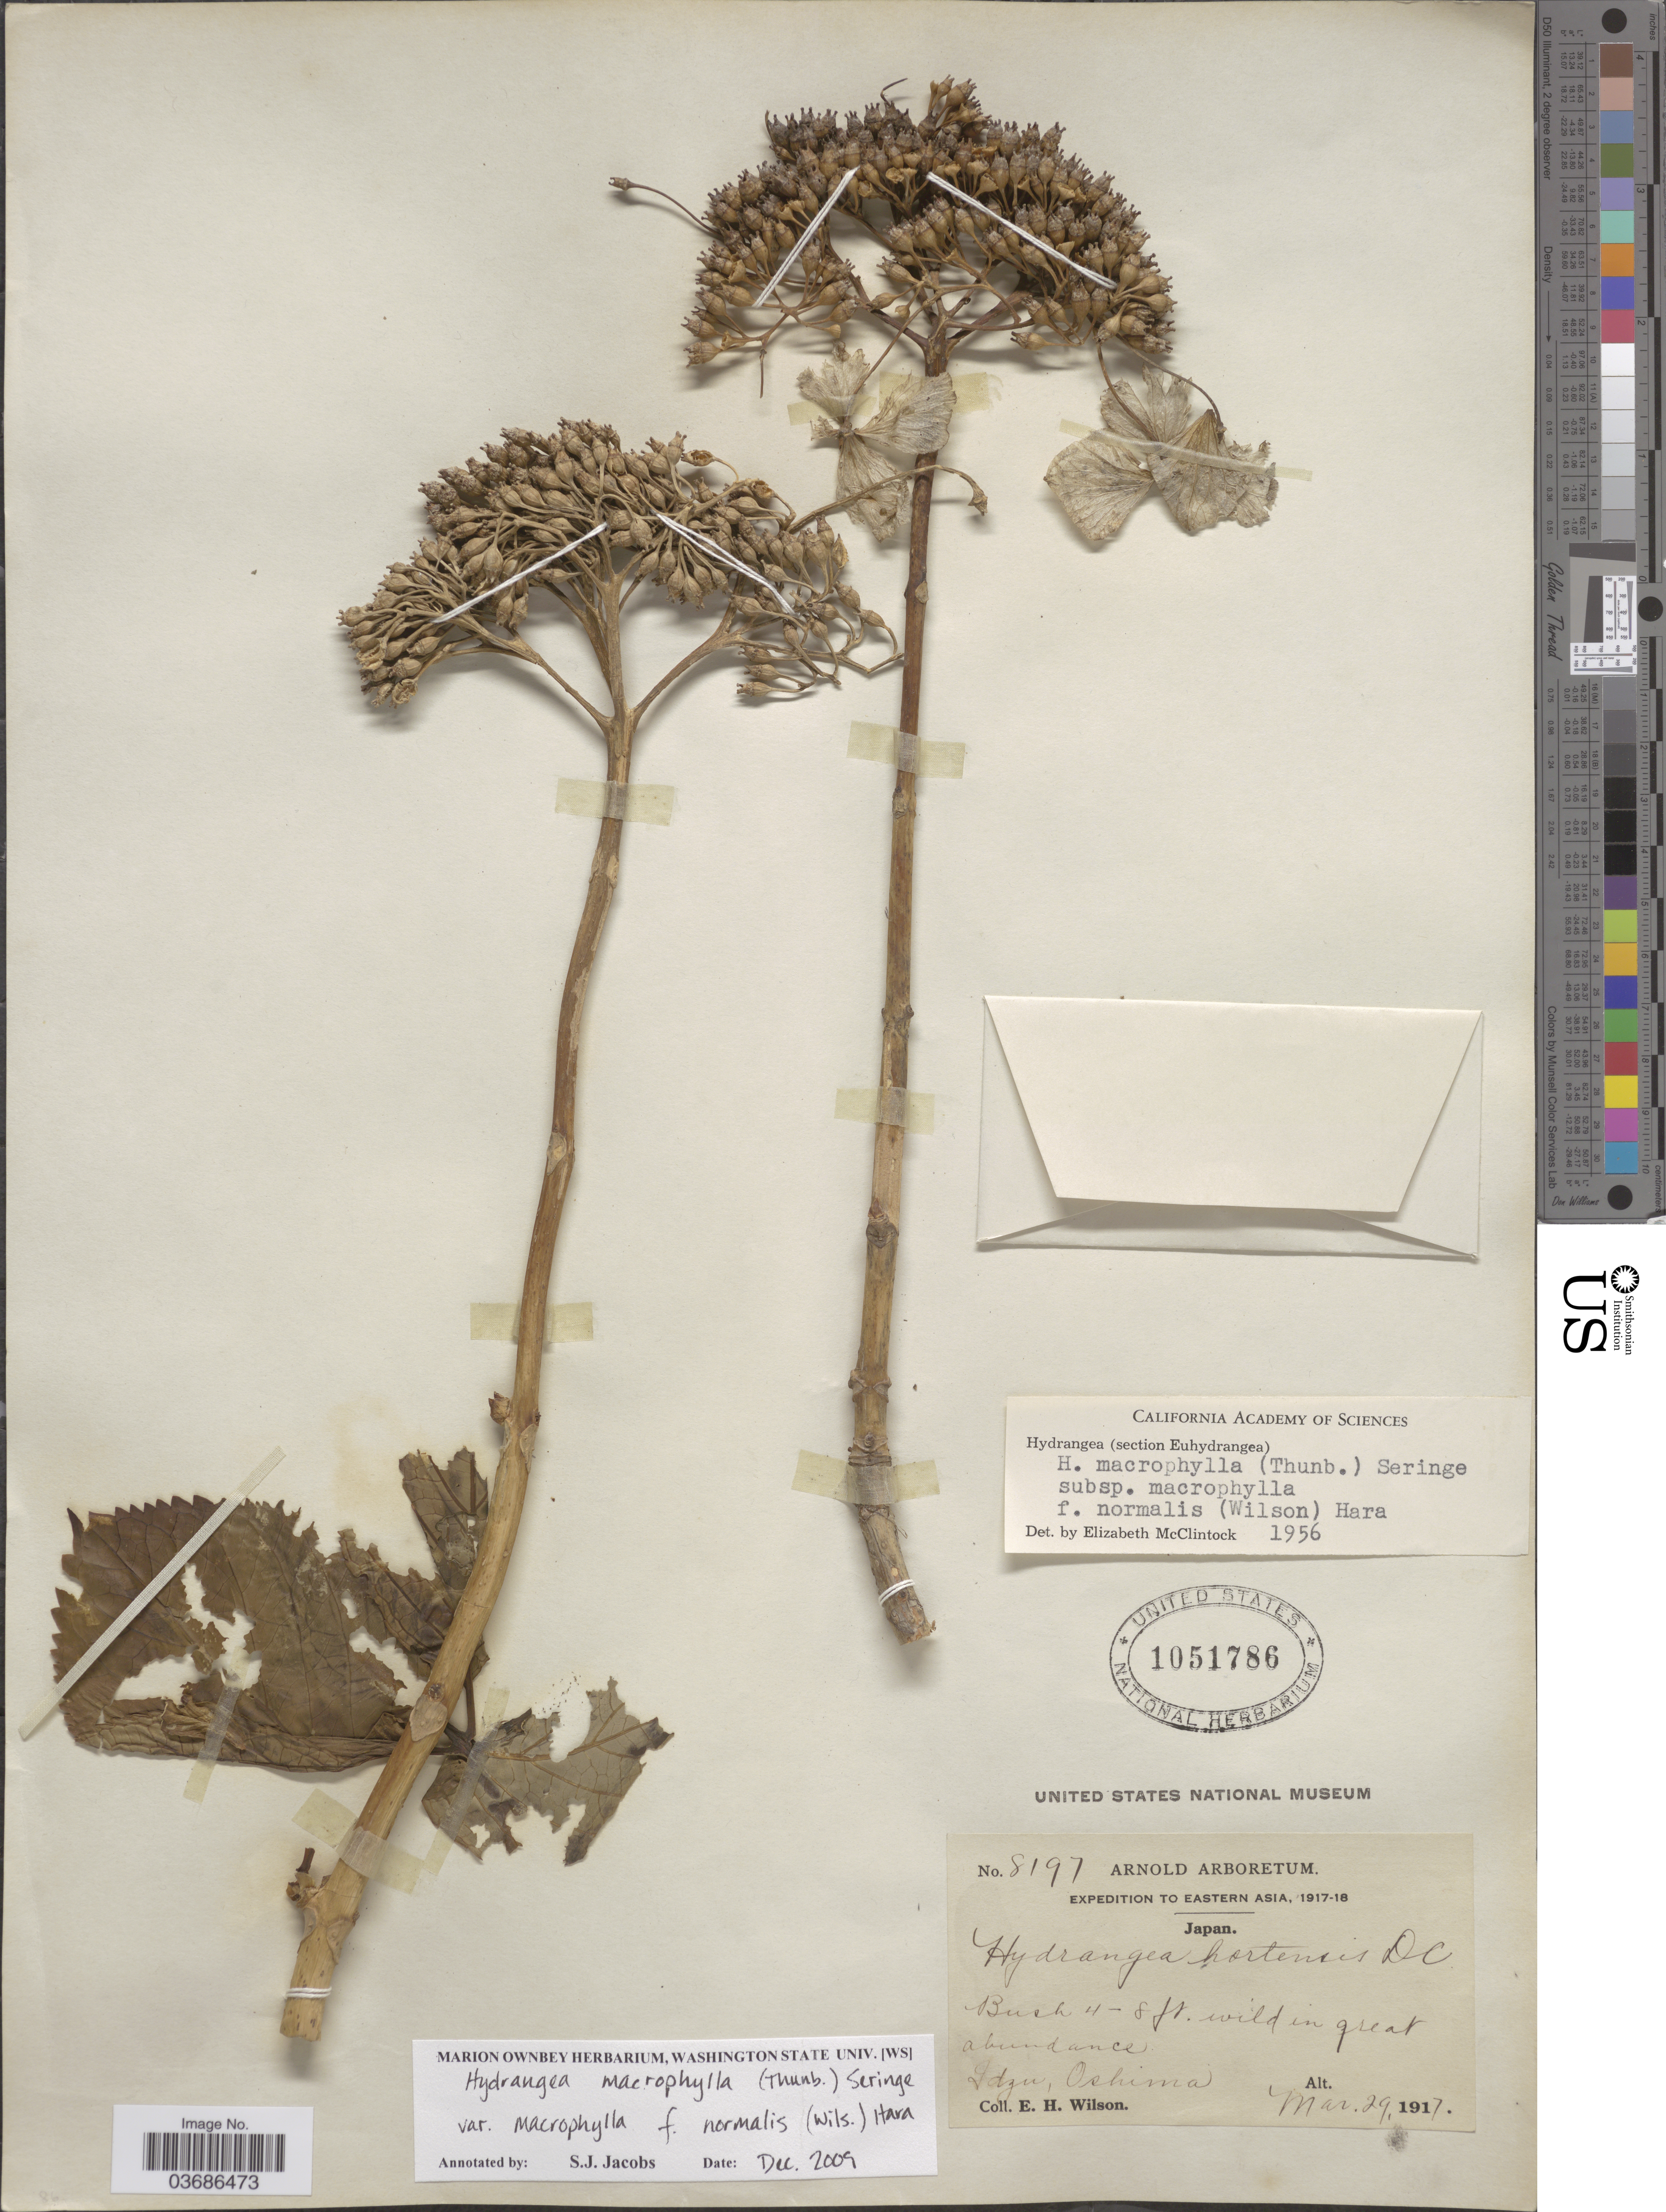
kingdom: Plantae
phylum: Tracheophyta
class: Magnoliopsida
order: Cornales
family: Hydrangeaceae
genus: Hydrangea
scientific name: Hydrangea macrophylla subsp. macrophylla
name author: (Thunb.) Ser.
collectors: E. Wilson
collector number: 8197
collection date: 1917-03-29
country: Japan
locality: Expedition to Eastern Asia, 1917-18. Idzu, Oshima.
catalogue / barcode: US 1051786